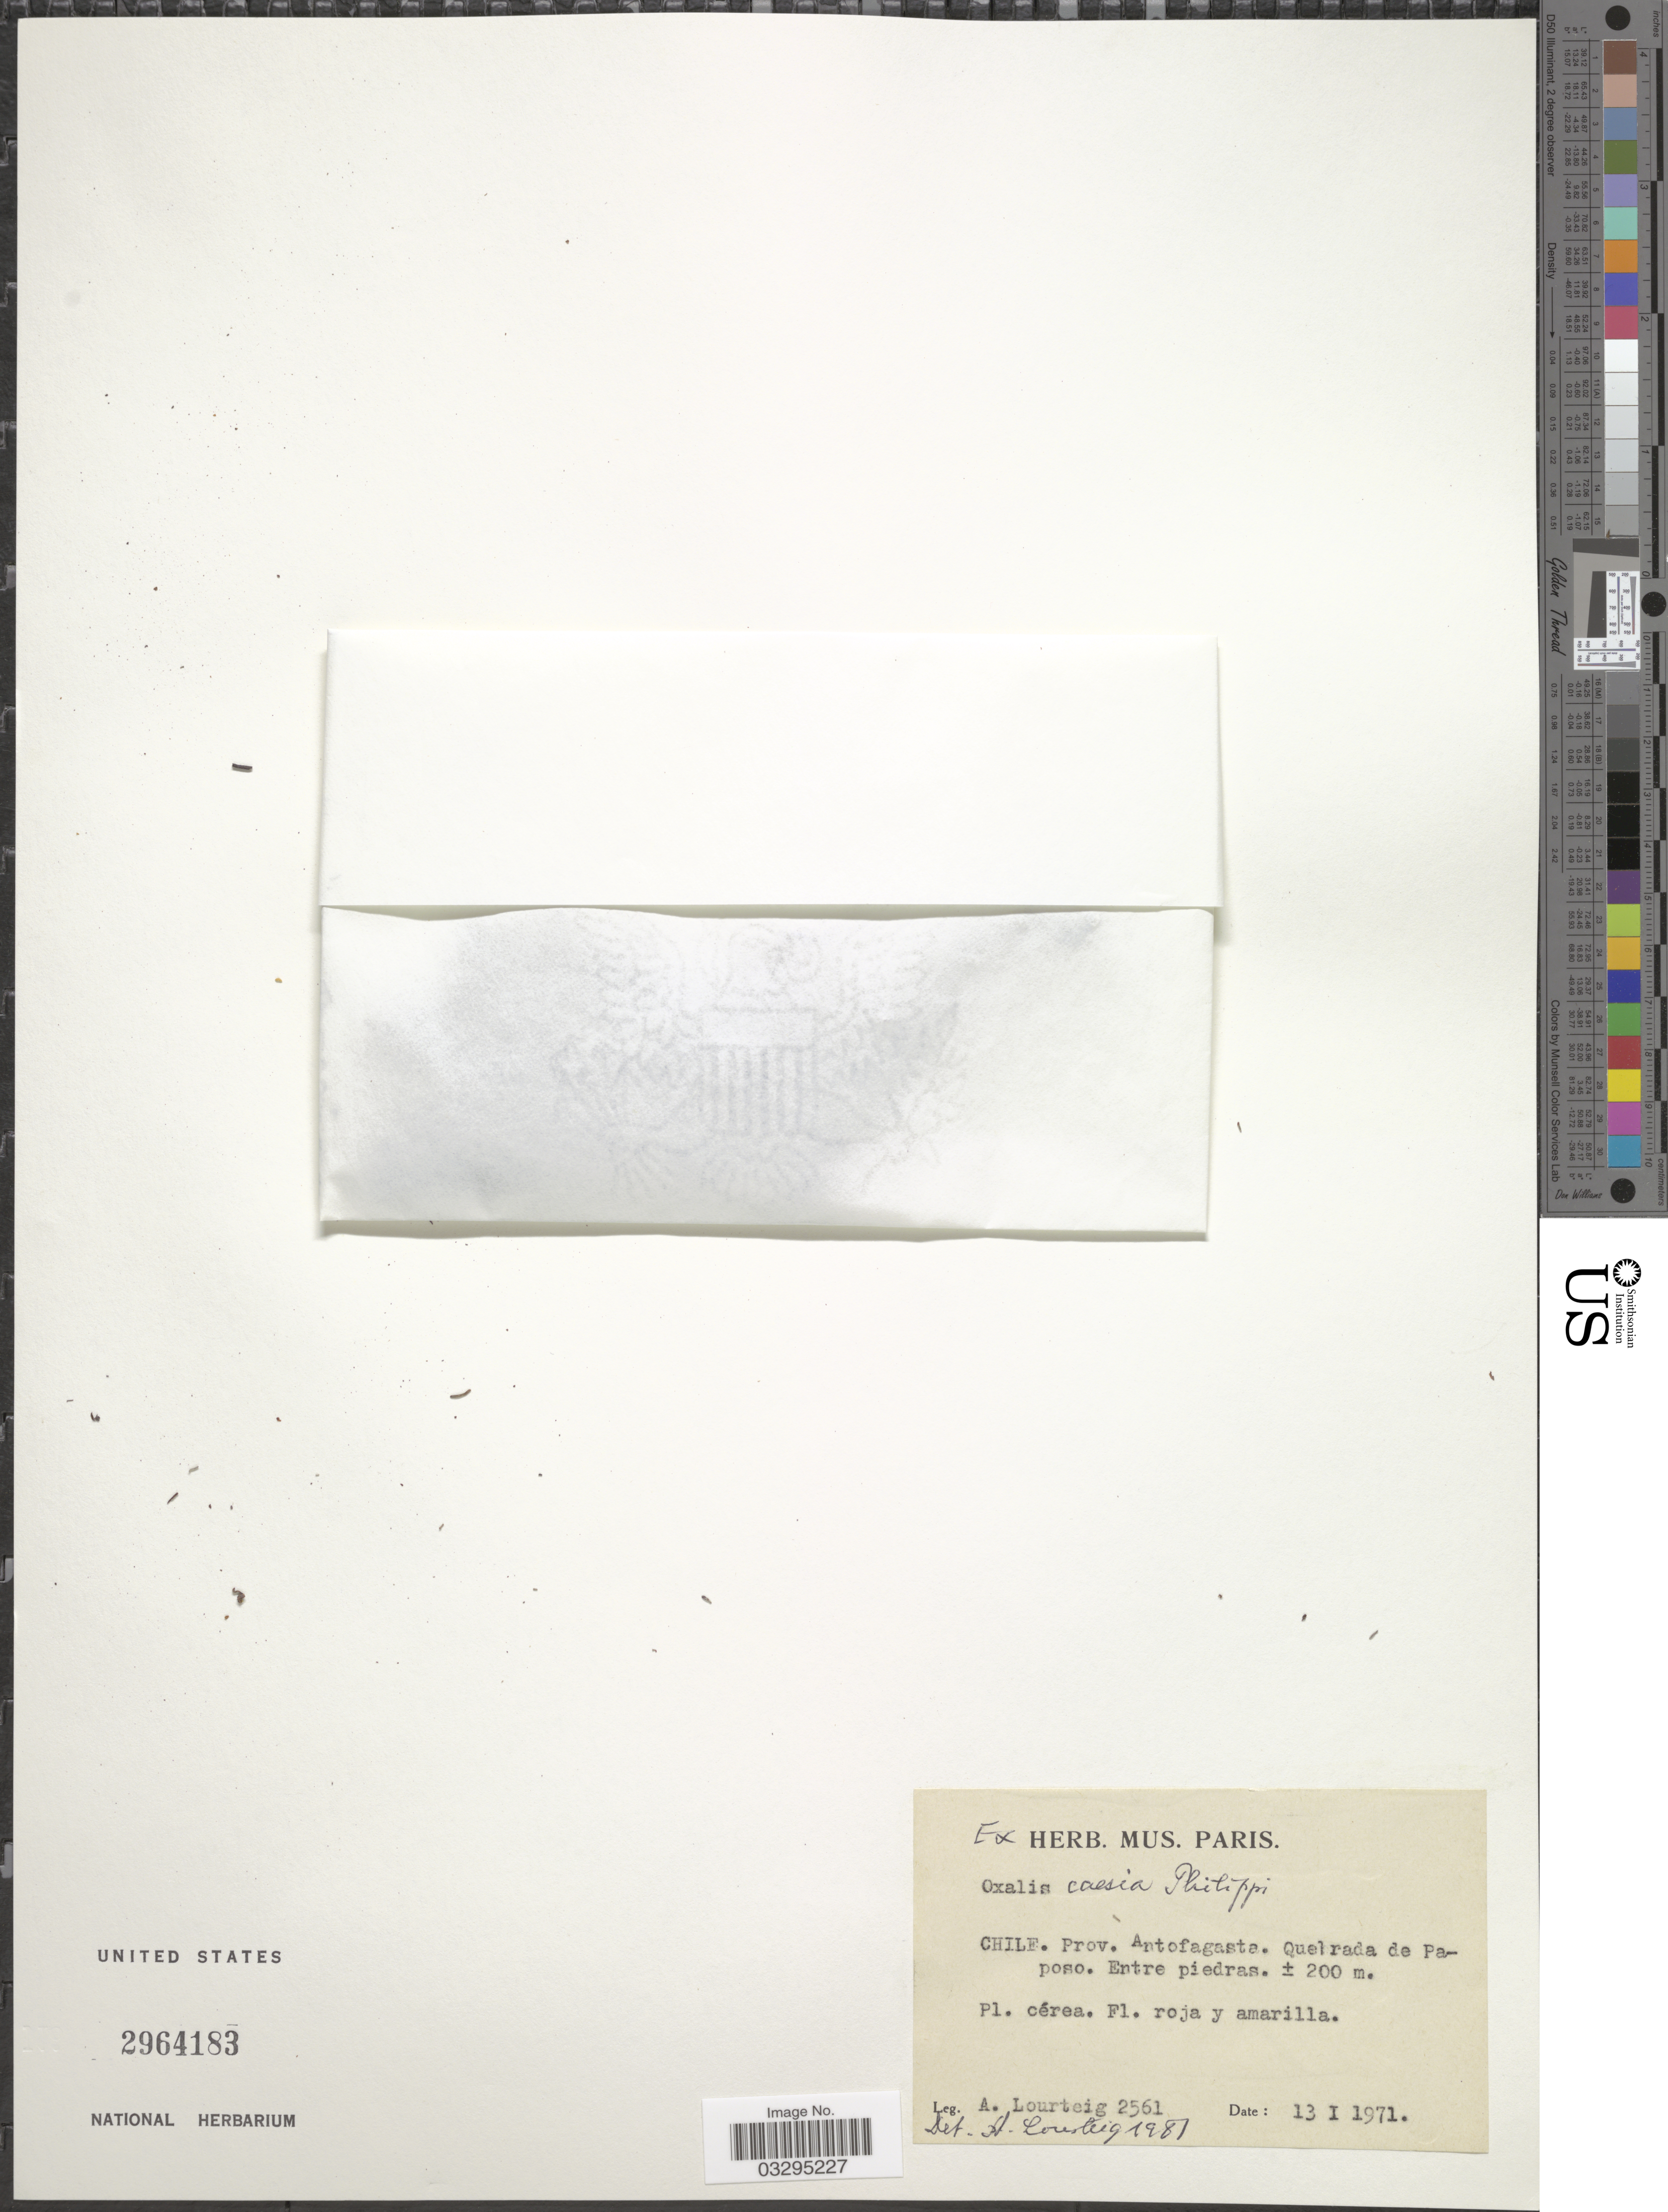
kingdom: Plantae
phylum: Tracheophyta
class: Magnoliopsida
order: Oxalidales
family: Oxalidaceae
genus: Oxalis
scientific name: Oxalis caesia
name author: Phil.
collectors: A. Lourteig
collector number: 2561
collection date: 1971-01-13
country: Chile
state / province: Antofagasta (II)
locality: Quelrada de Paposo. Entre piedras.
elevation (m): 200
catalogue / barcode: US 2964183